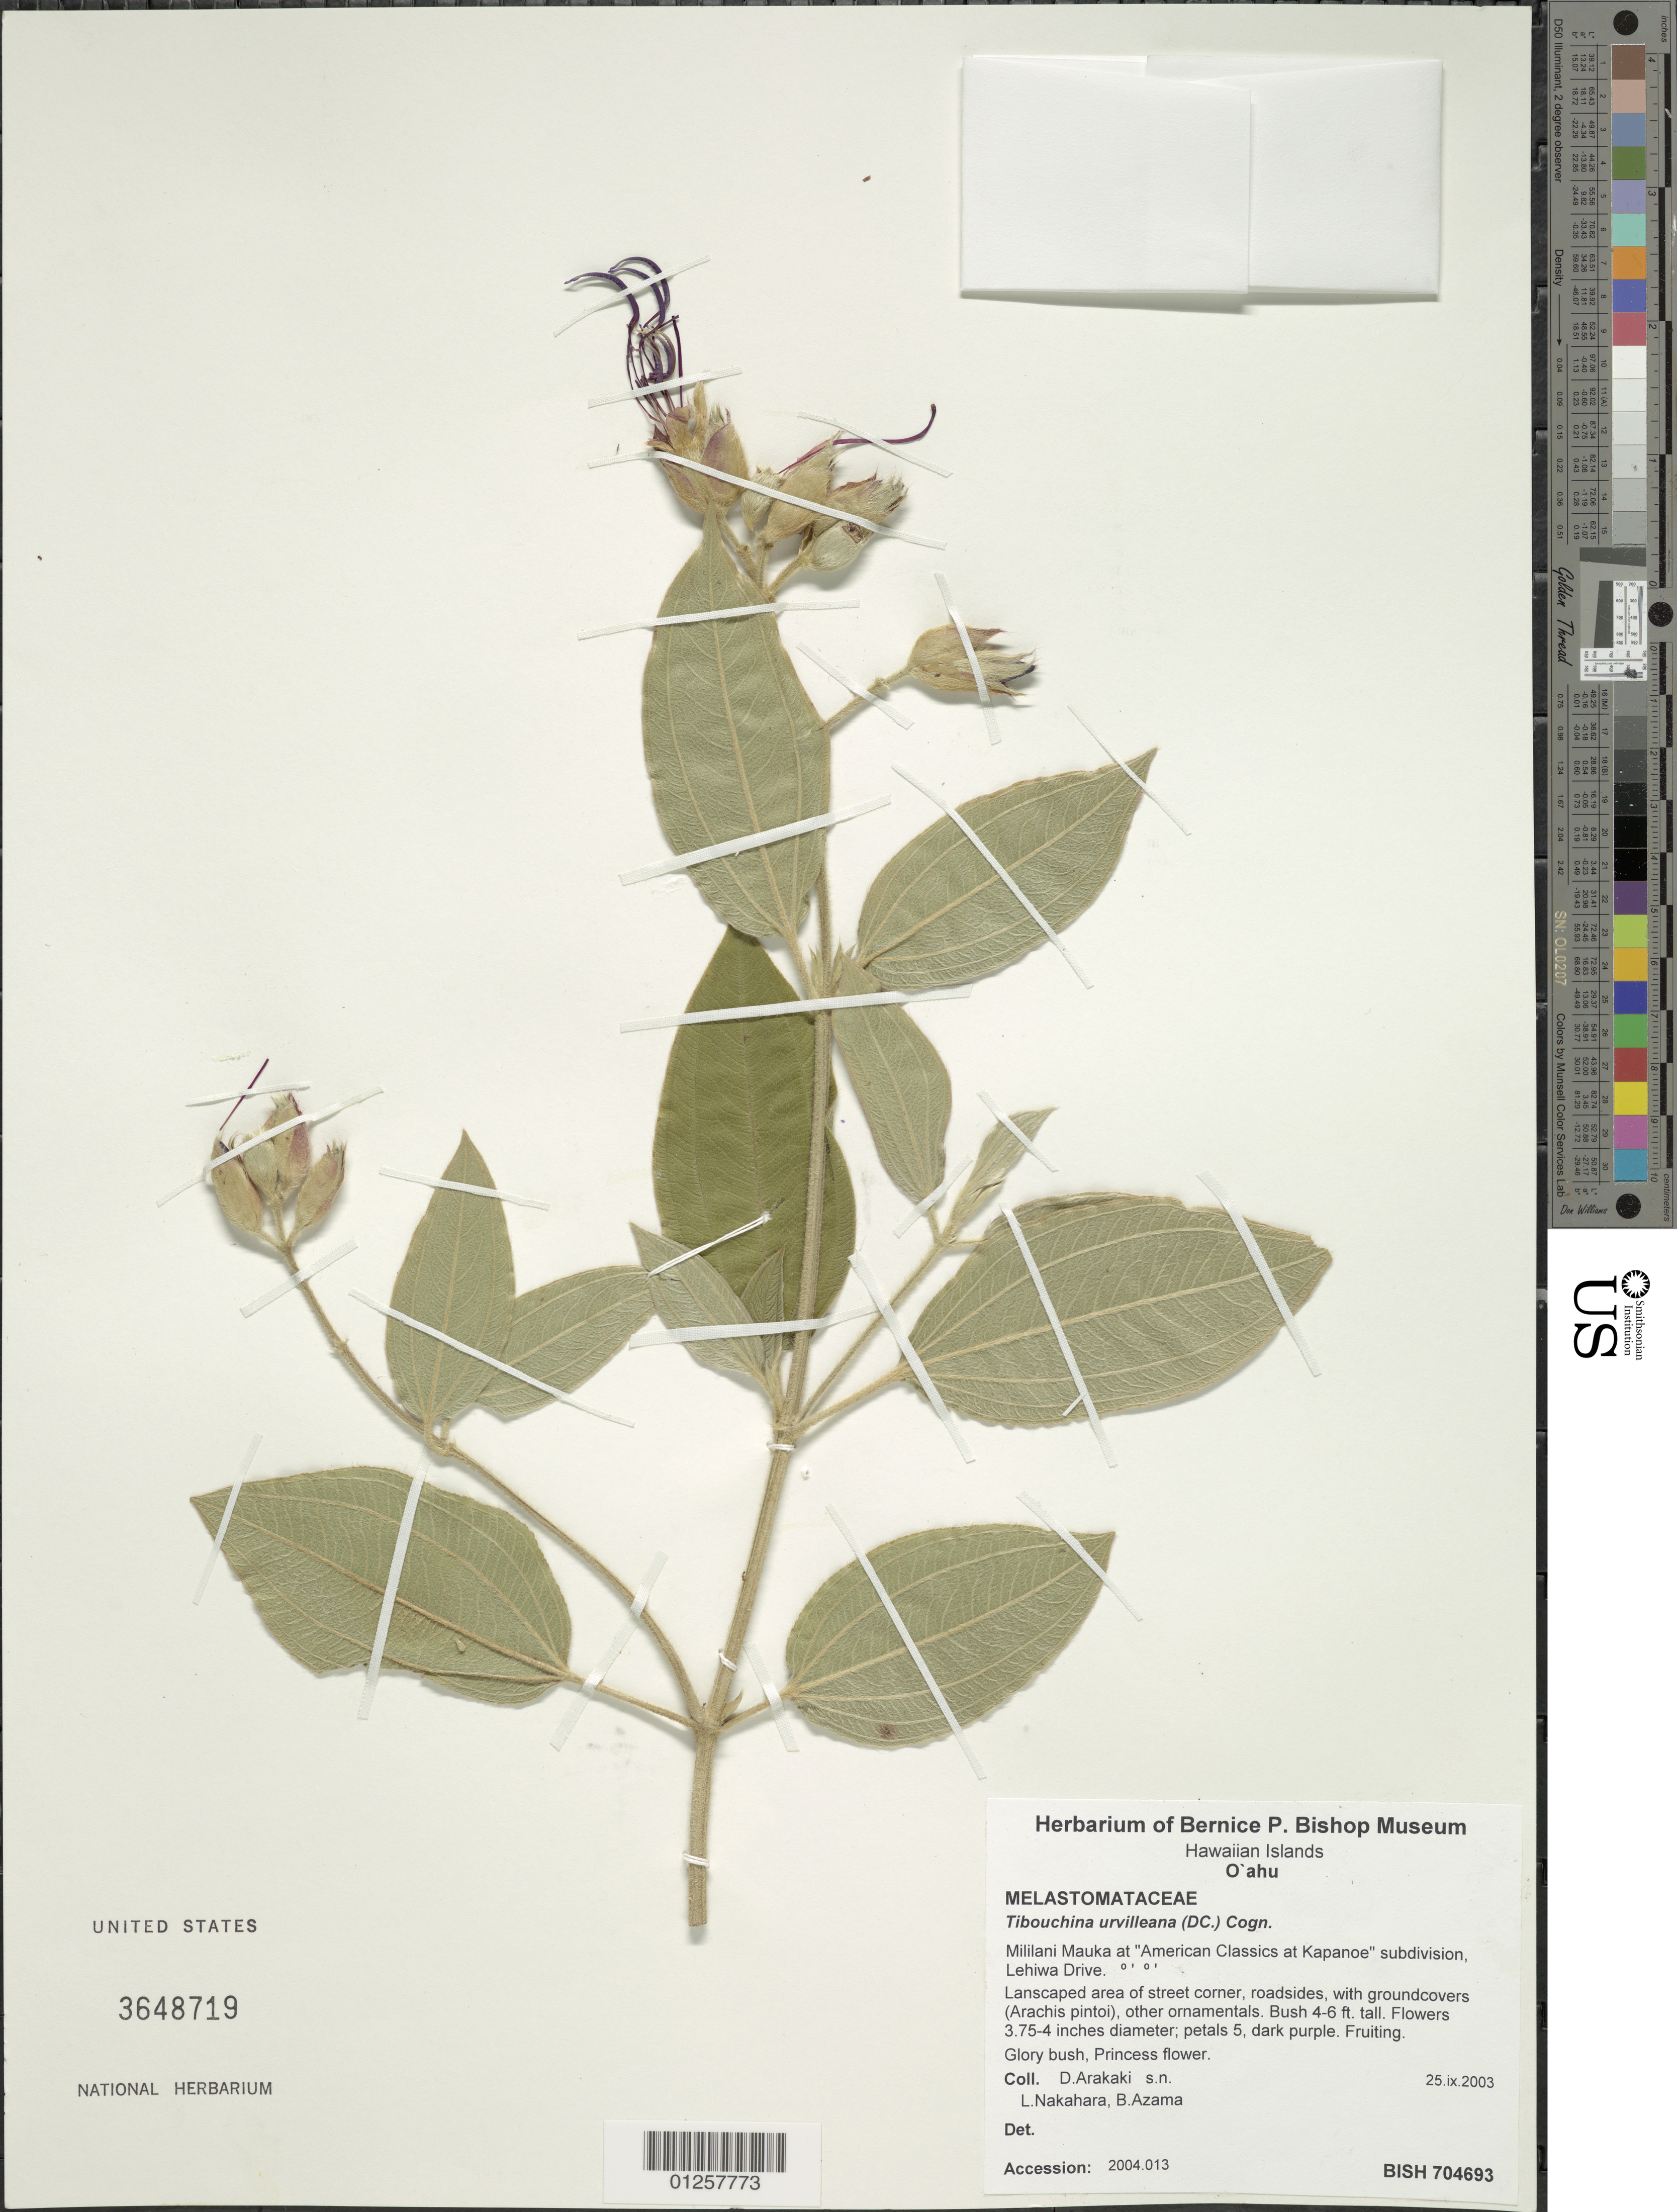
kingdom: Plantae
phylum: Tracheophyta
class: Magnoliopsida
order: Myrtales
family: Melastomataceae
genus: Pleroma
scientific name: Pleroma urvilleanum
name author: (DC.) P.J.F. Guim. & Michelang.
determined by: Wagner, W. L., (BOT), Smithsonian Institution - National Museum of Natural History (UNITED STATES)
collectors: D. Arakaki & L. Nakahara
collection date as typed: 25.ix.2003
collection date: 2003-09-25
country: United States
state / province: Hawaii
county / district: Honolulu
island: Oahu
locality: Mililani Mauka at "American Classics at Kapanoe" subdivision Lehiwa Drive.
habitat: Landscaped area of street corner, roadsides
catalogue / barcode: US 3648719